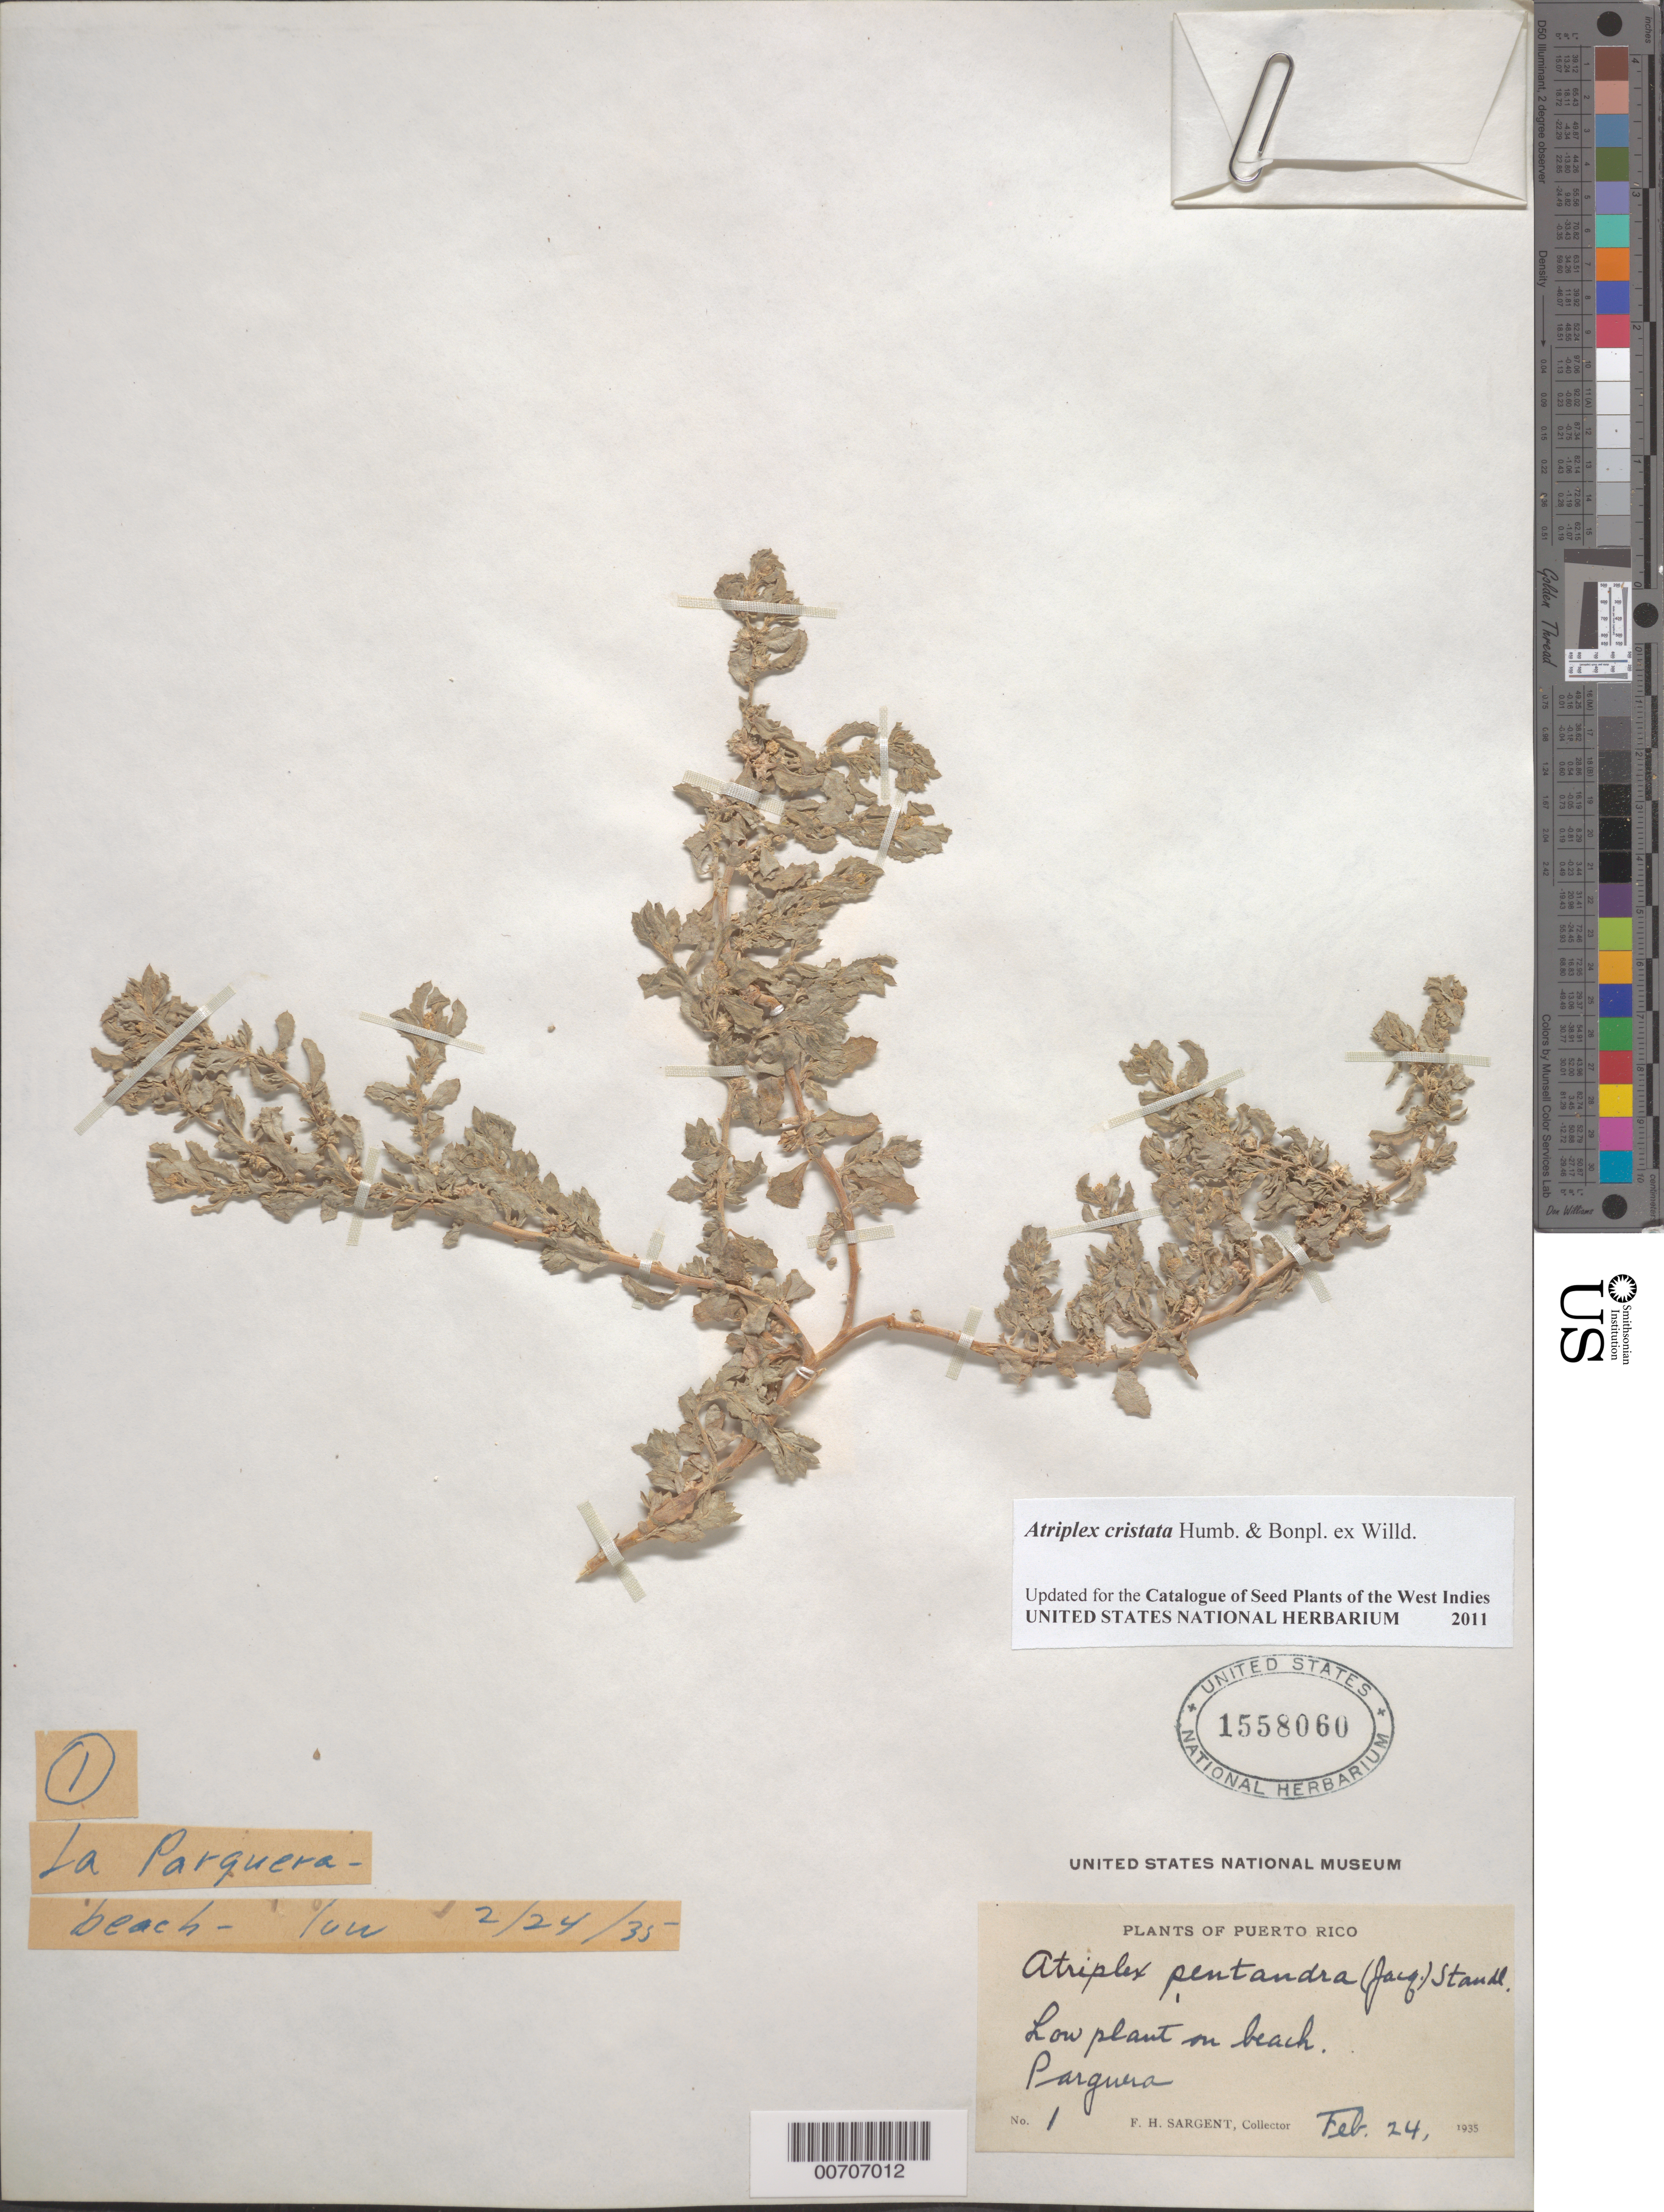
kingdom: Plantae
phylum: Tracheophyta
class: Magnoliopsida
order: Caryophyllales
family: Amaranthaceae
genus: Atriplex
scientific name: Atriplex pentandra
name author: (Jacq.) Standl.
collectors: F. H. Sargent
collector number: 1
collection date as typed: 24 Feb 1935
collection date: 1935-02-24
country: Puerto Rico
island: Greater Antilles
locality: Parguera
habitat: Beach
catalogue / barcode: US 1558060